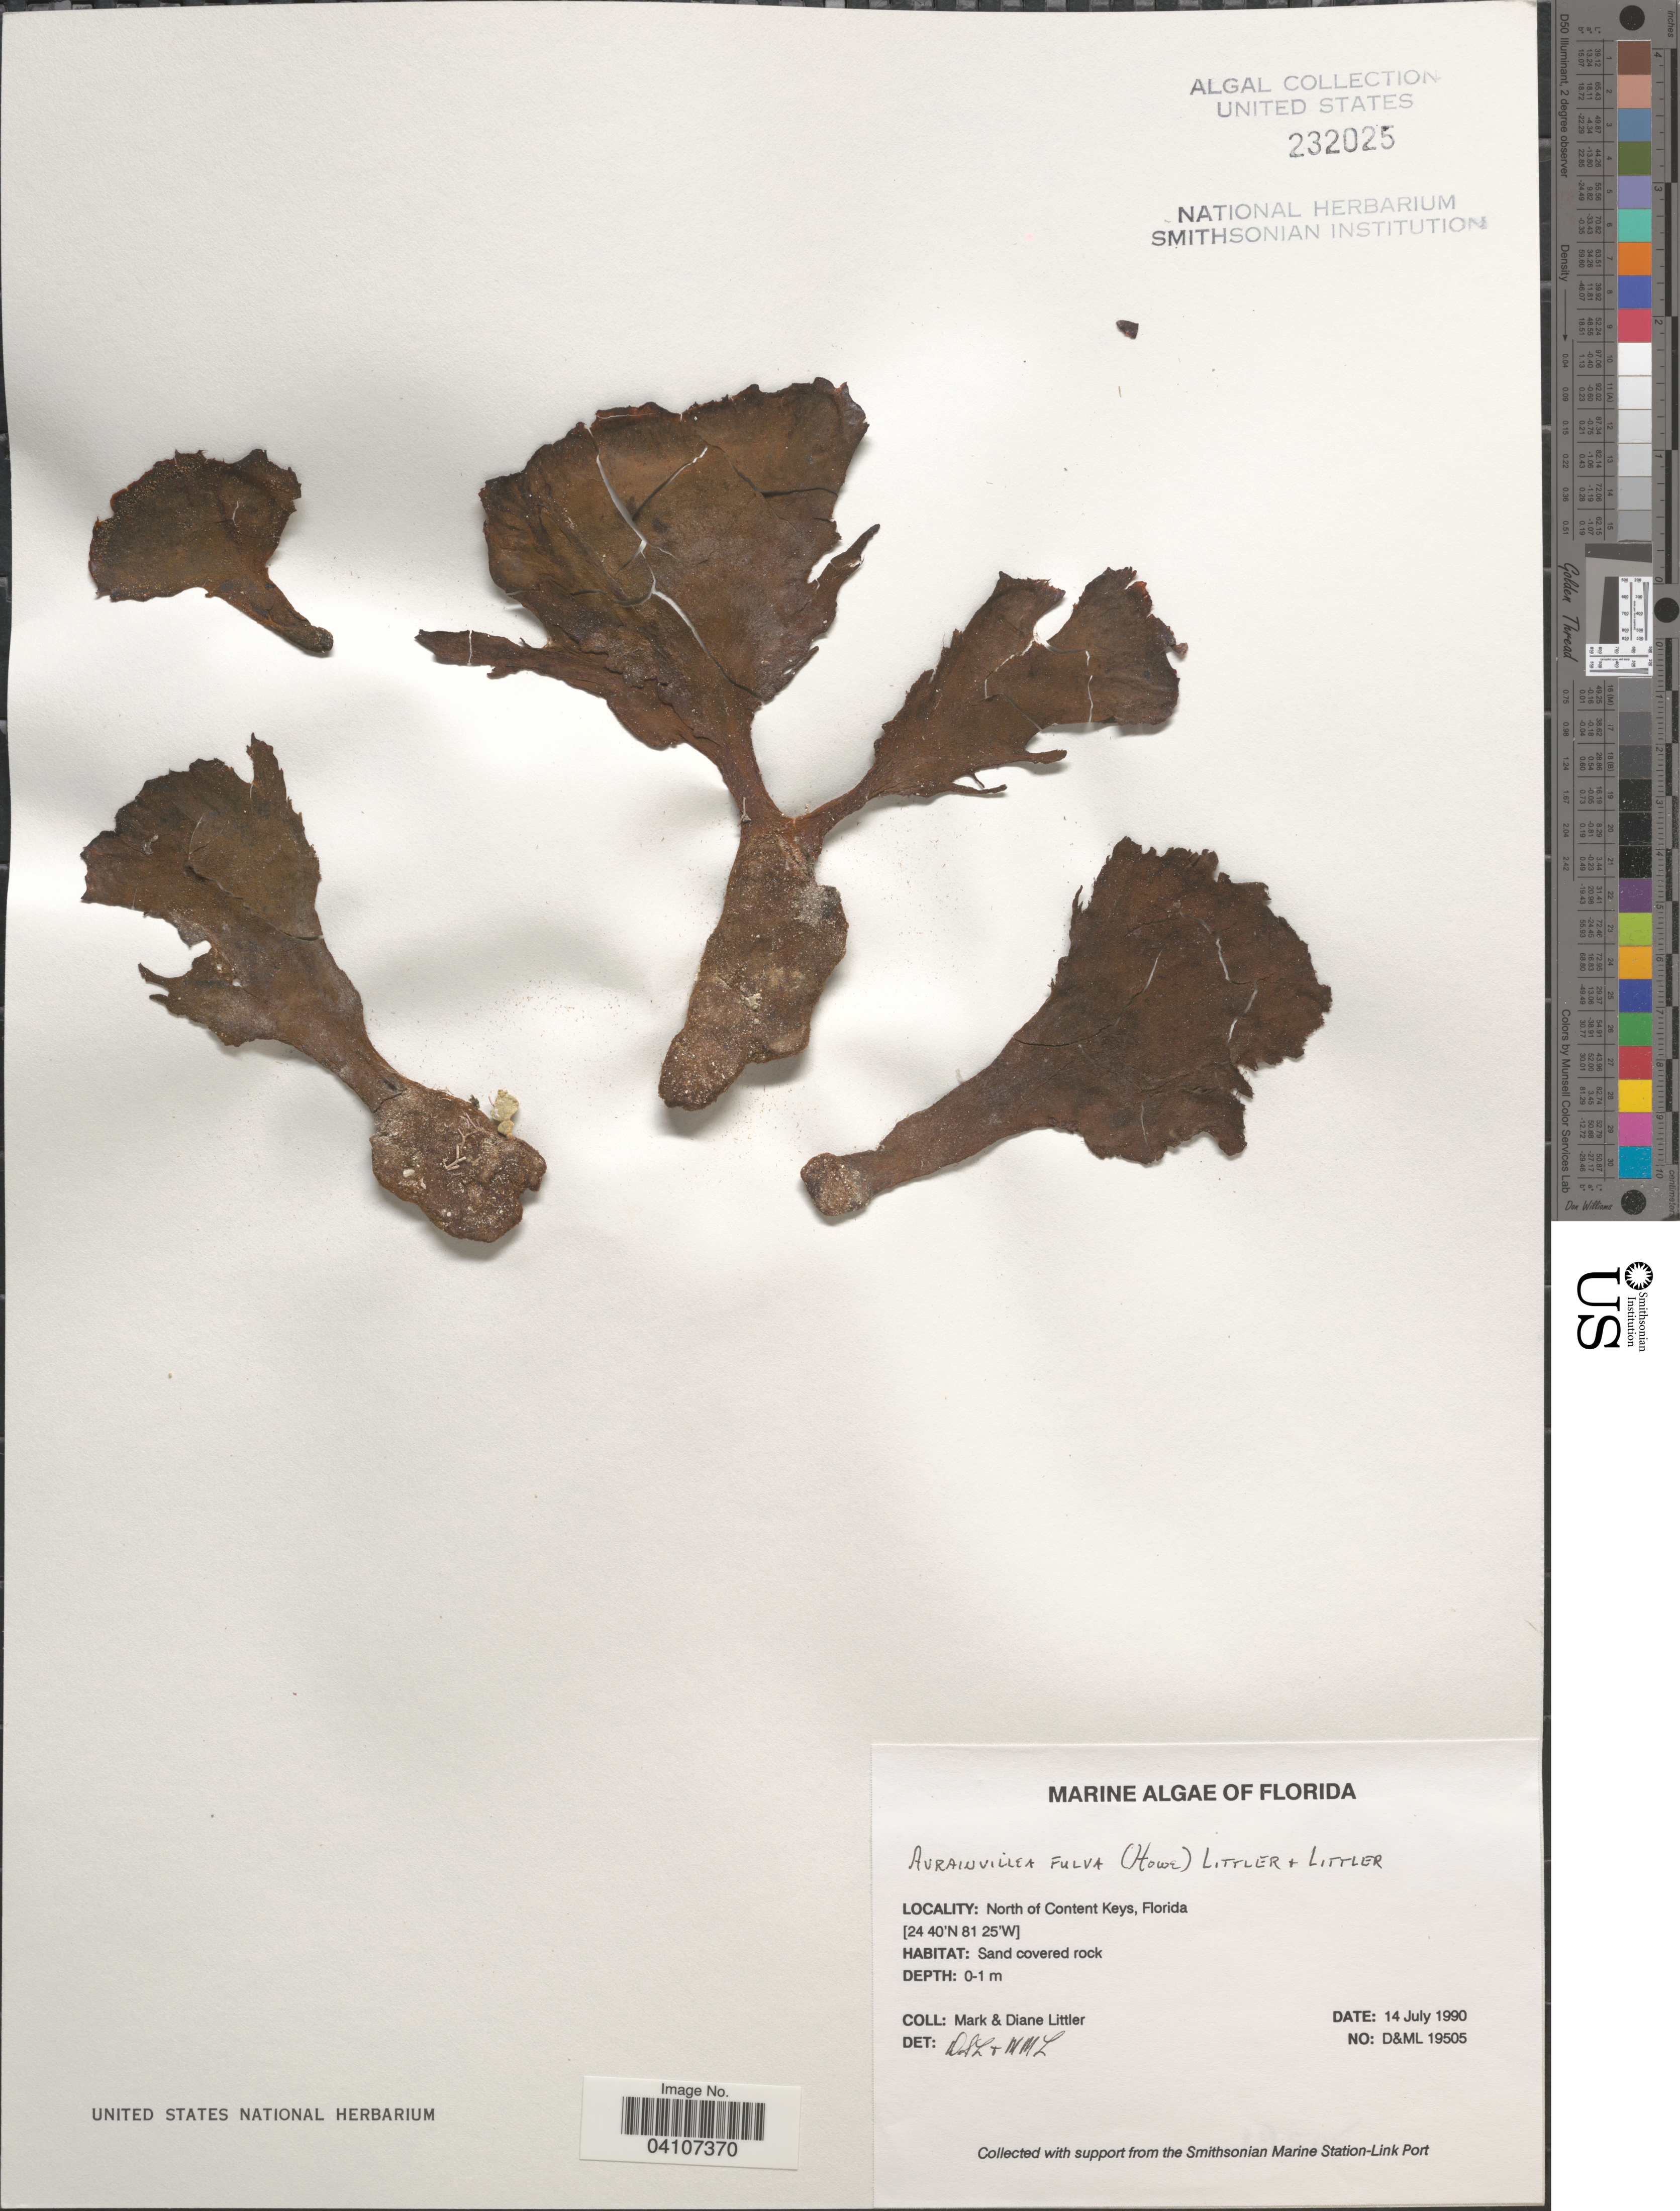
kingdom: Plantae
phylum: Chlorophyta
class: Ulvophyceae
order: Bryopsidales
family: Dichotomosiphonaceae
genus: Avrainvillea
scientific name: Avrainvillea fulva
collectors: M. Littler & D. S. Littler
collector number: D&ML 19505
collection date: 1990-07-14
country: United States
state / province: Florida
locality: North of Content Keys.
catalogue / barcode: US 232025